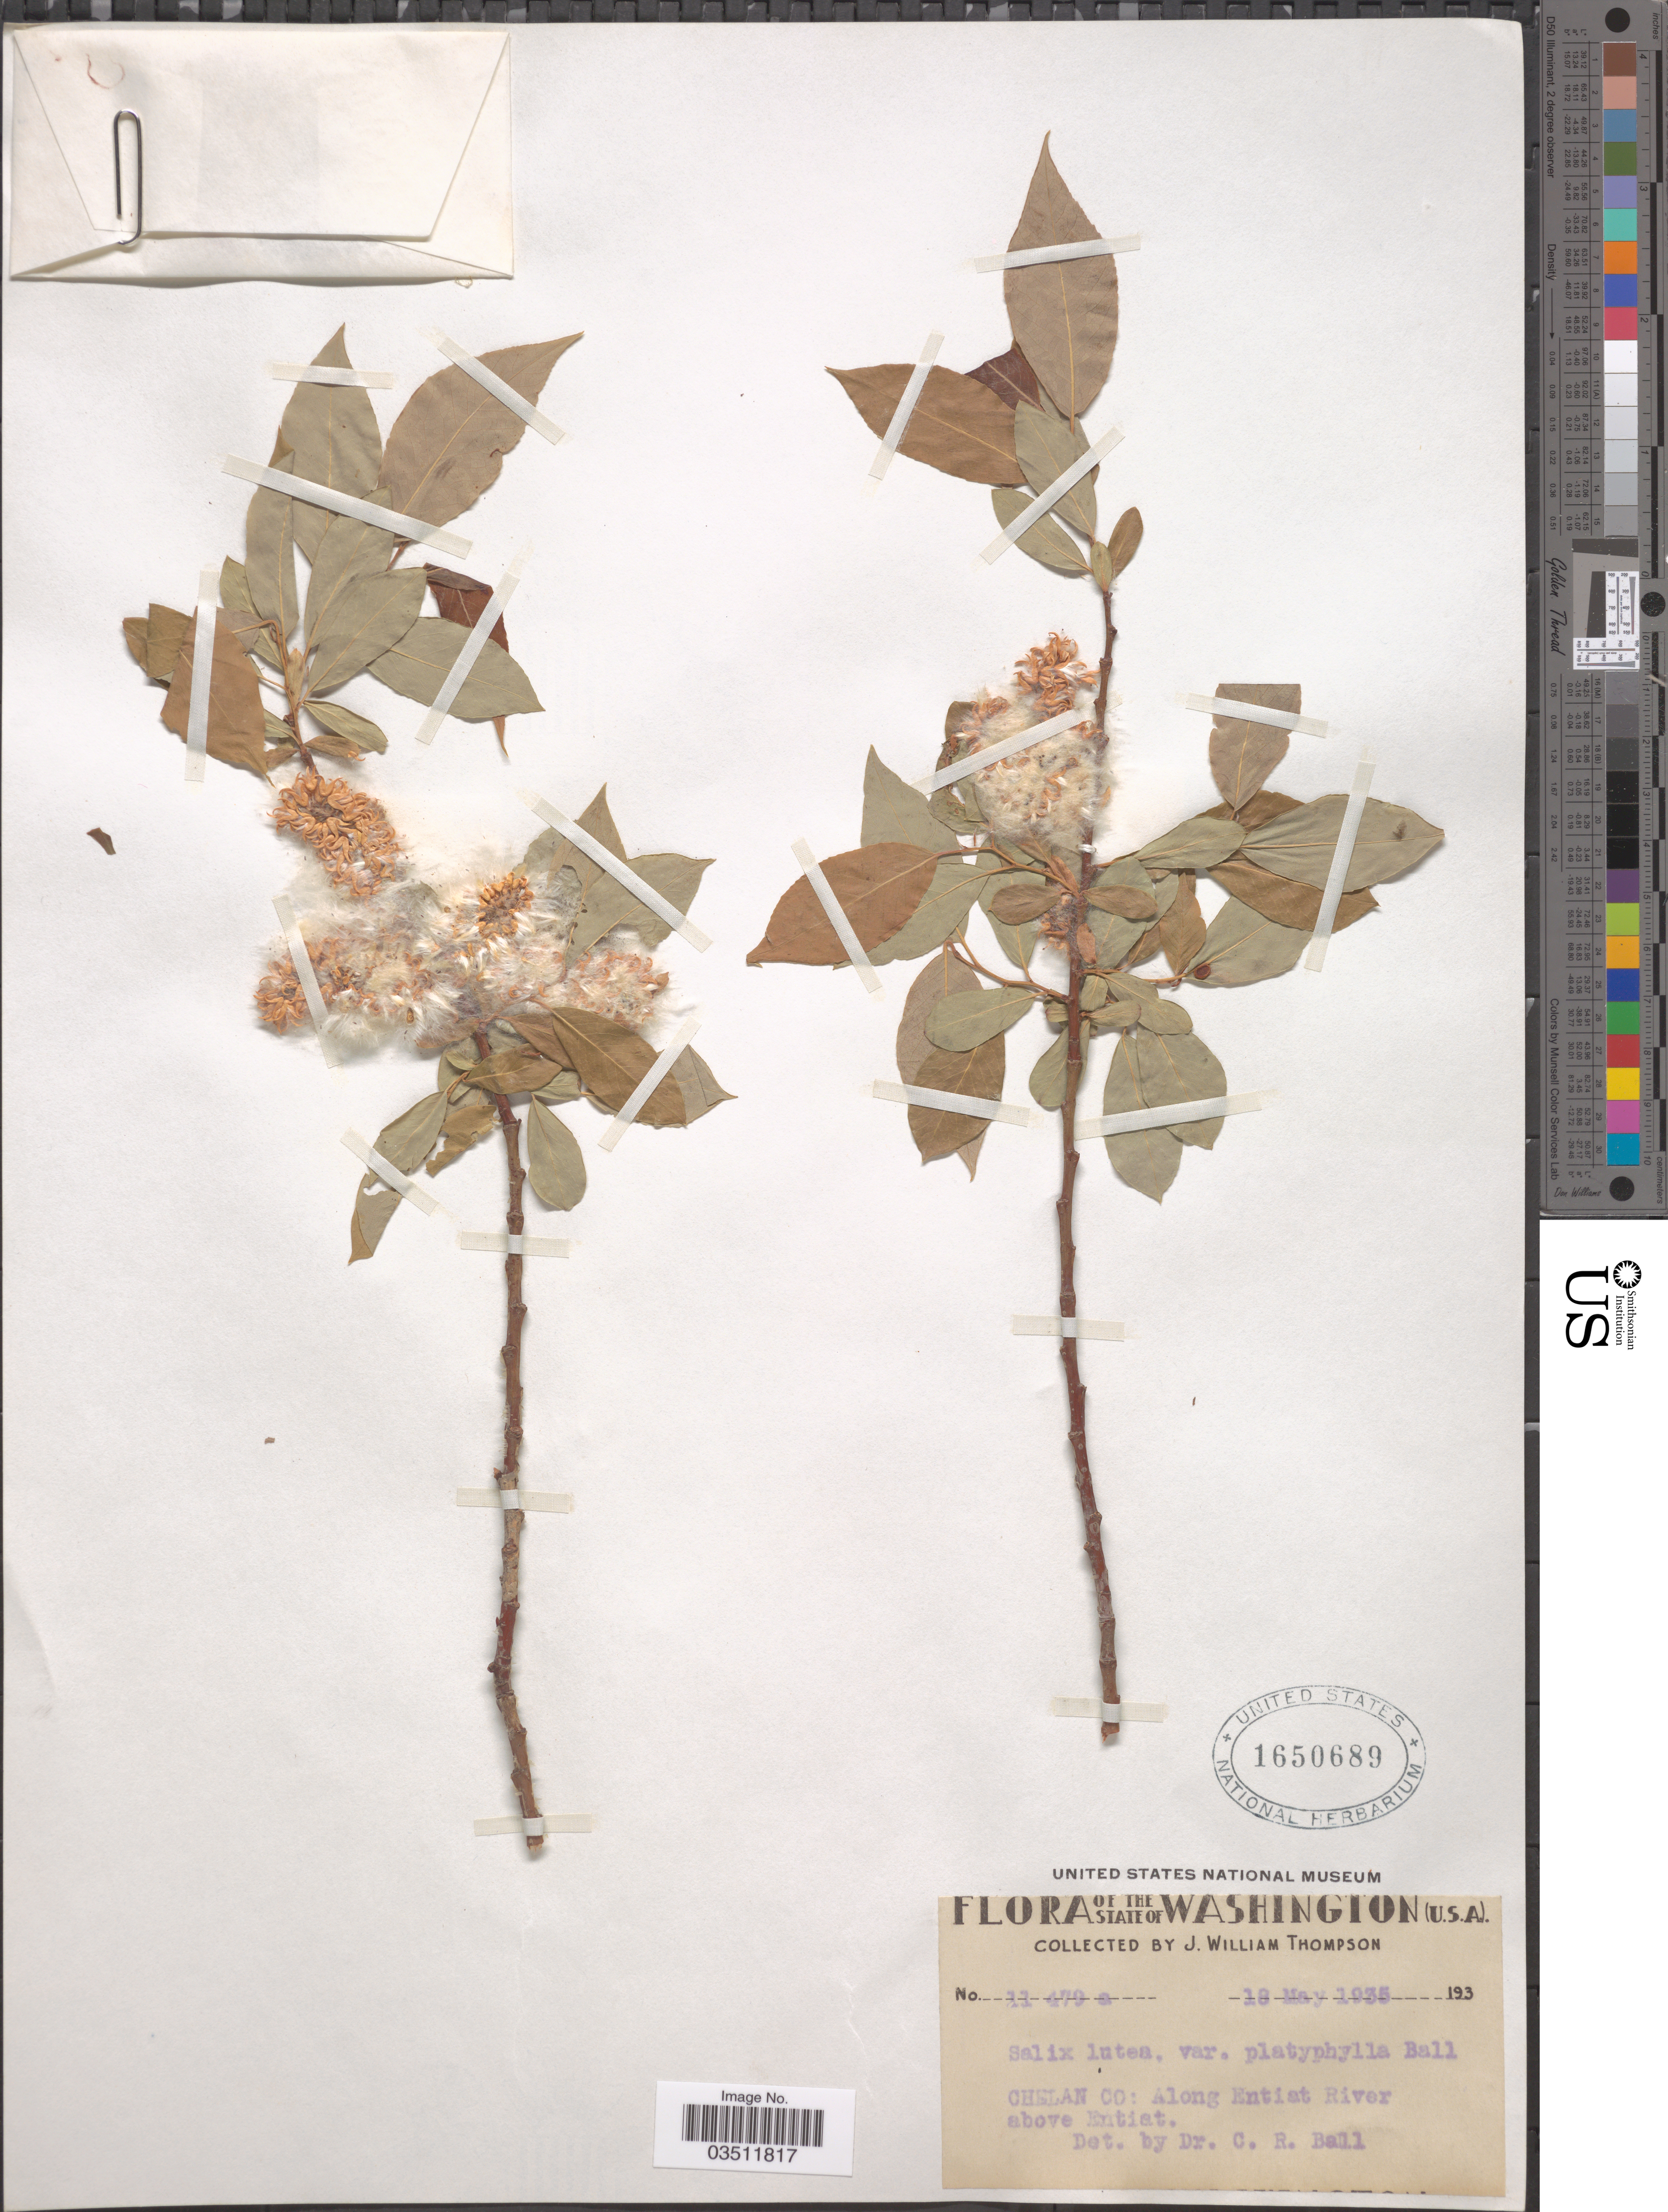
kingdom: Plantae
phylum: Tracheophyta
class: Magnoliopsida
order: Malpighiales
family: Salicaceae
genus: Salix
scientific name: Salix lutea var. platyphylla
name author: C.R. Ball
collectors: J. W. Thompson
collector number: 11479a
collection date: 1935-05-18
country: United States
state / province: Washington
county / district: Chelan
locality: Chelan Co: Along Entiat River above Entiat.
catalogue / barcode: US 1650689